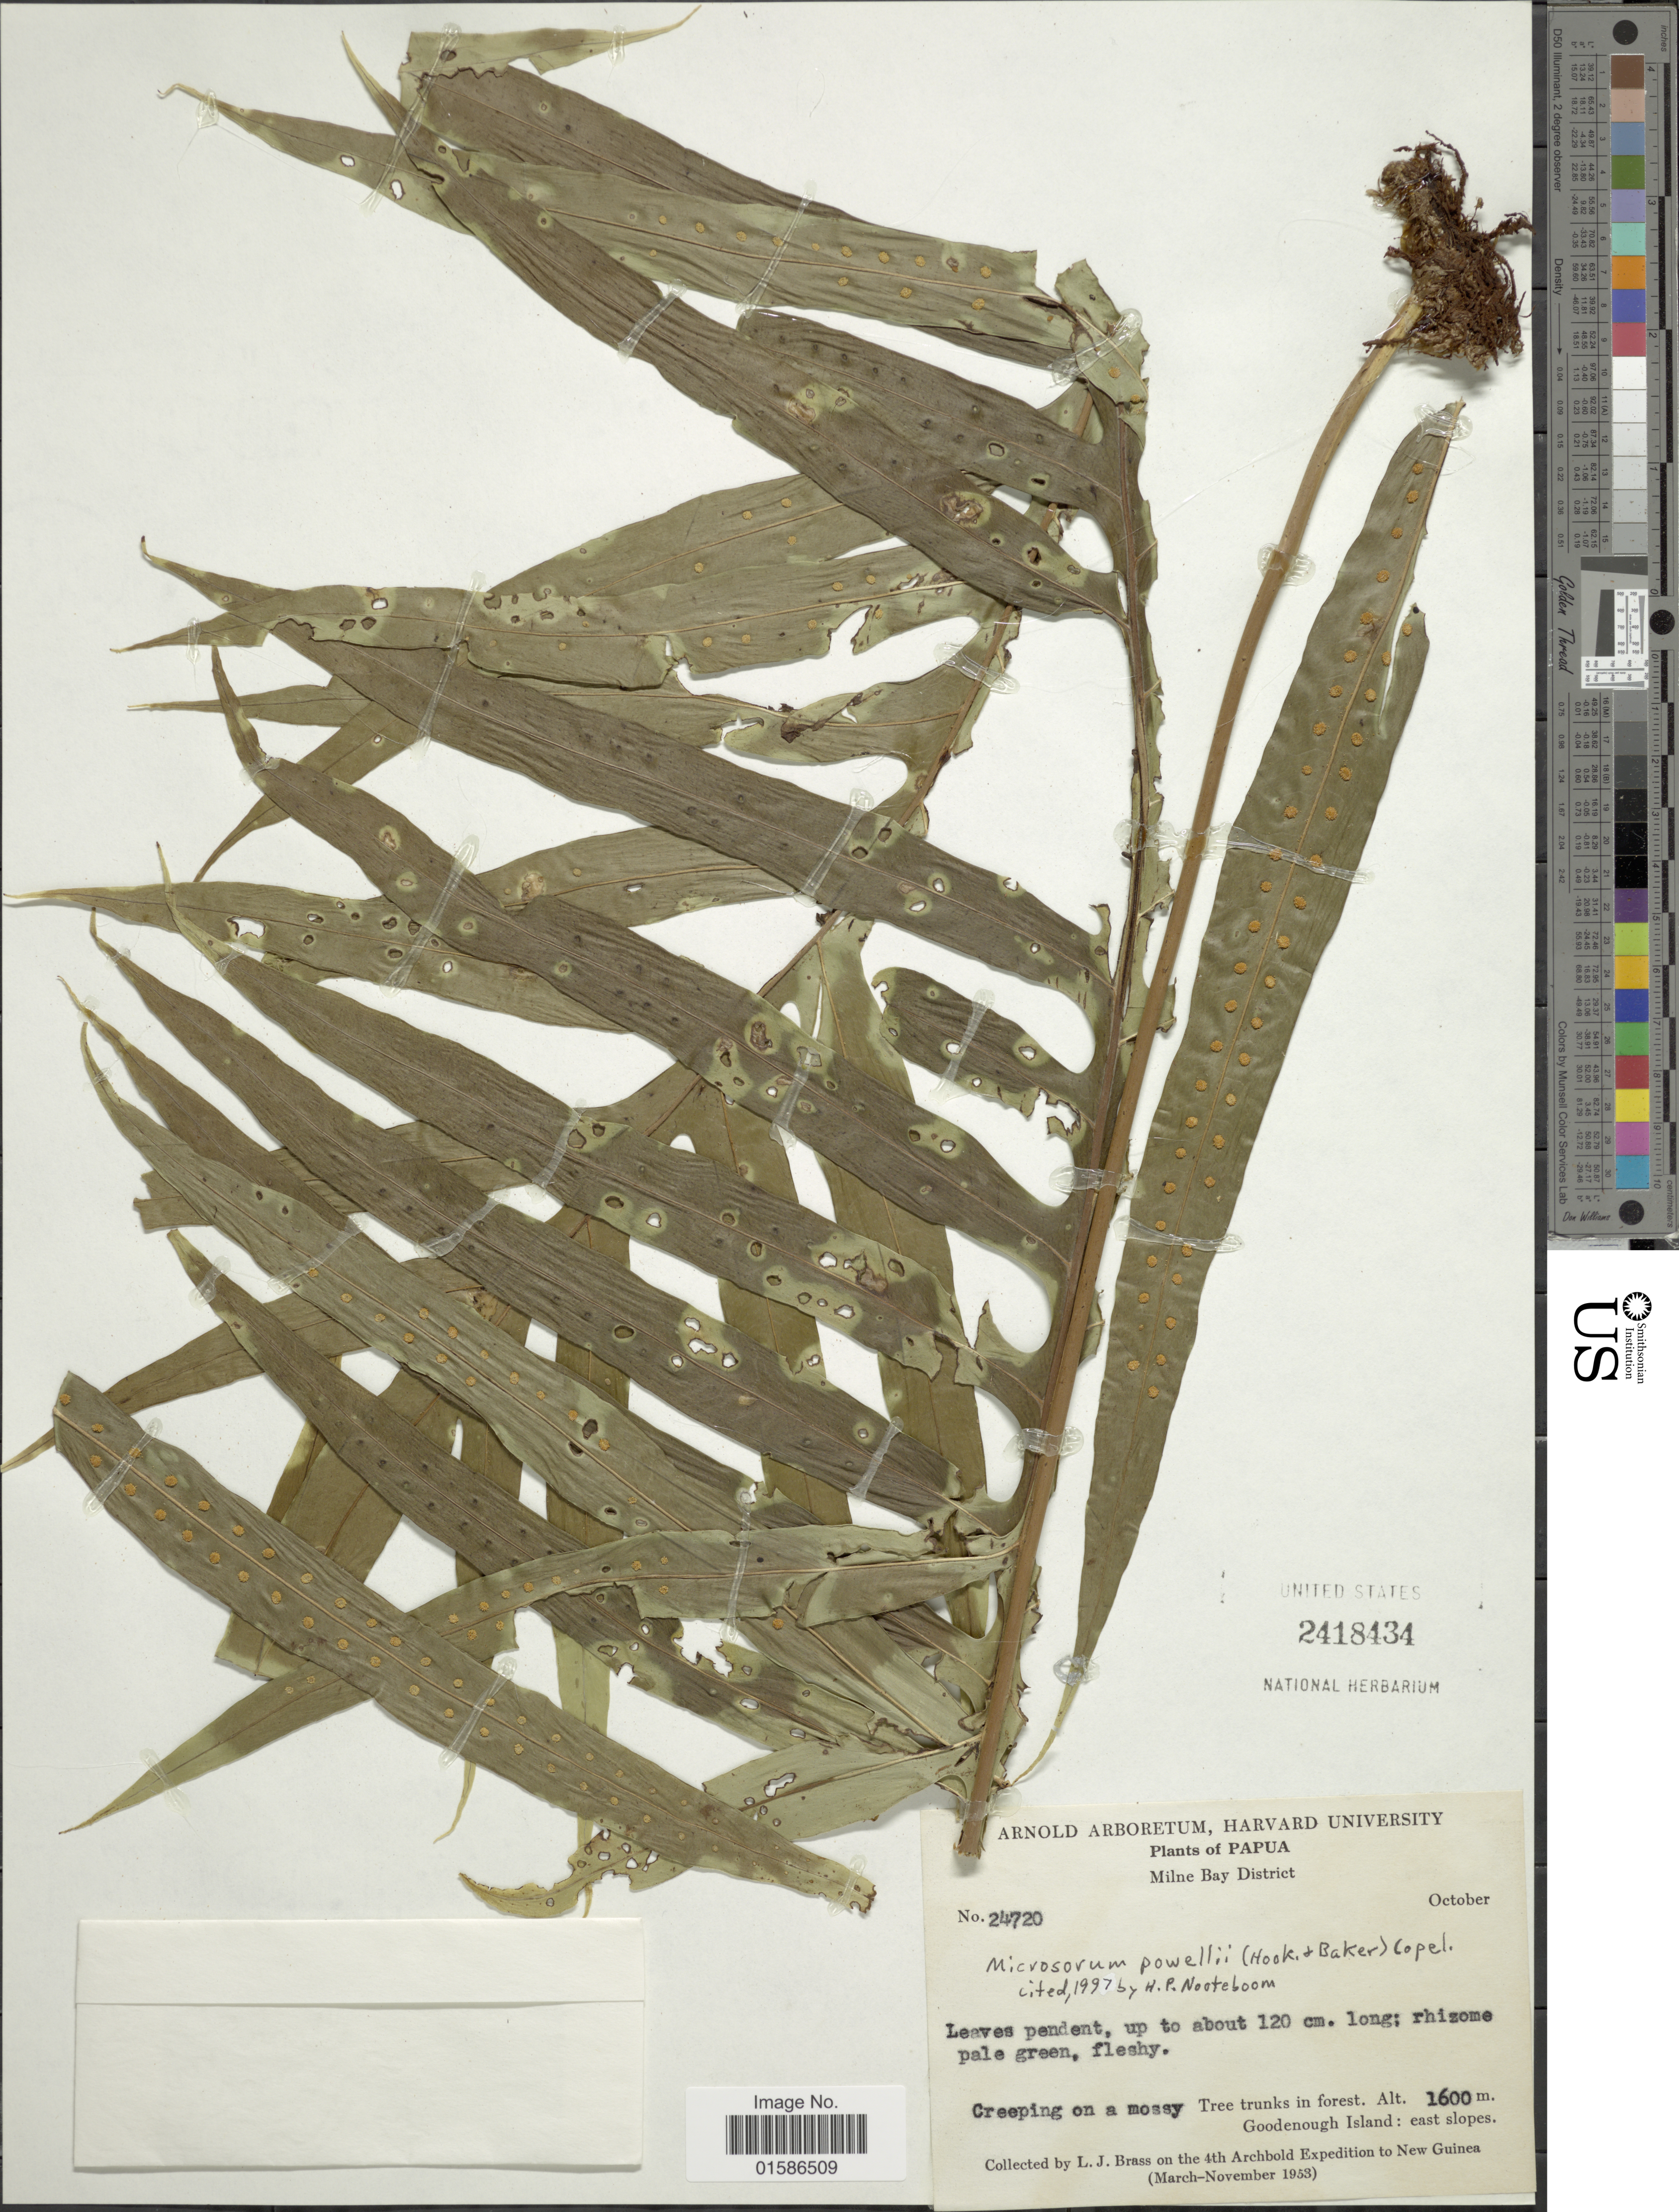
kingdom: Plantae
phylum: Tracheophyta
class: Polypodiopsida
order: Polypodiales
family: Polypodiaceae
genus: Microsorum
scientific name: Microsorum powellii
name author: (Baker) Copel.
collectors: L. J. Brass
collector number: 24720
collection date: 1953-10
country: Papua New Guinea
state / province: Milne Bay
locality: Milne Bay District, Tree trunks in forest, Goodenough Island: east slopes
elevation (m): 1600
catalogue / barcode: US 2418434